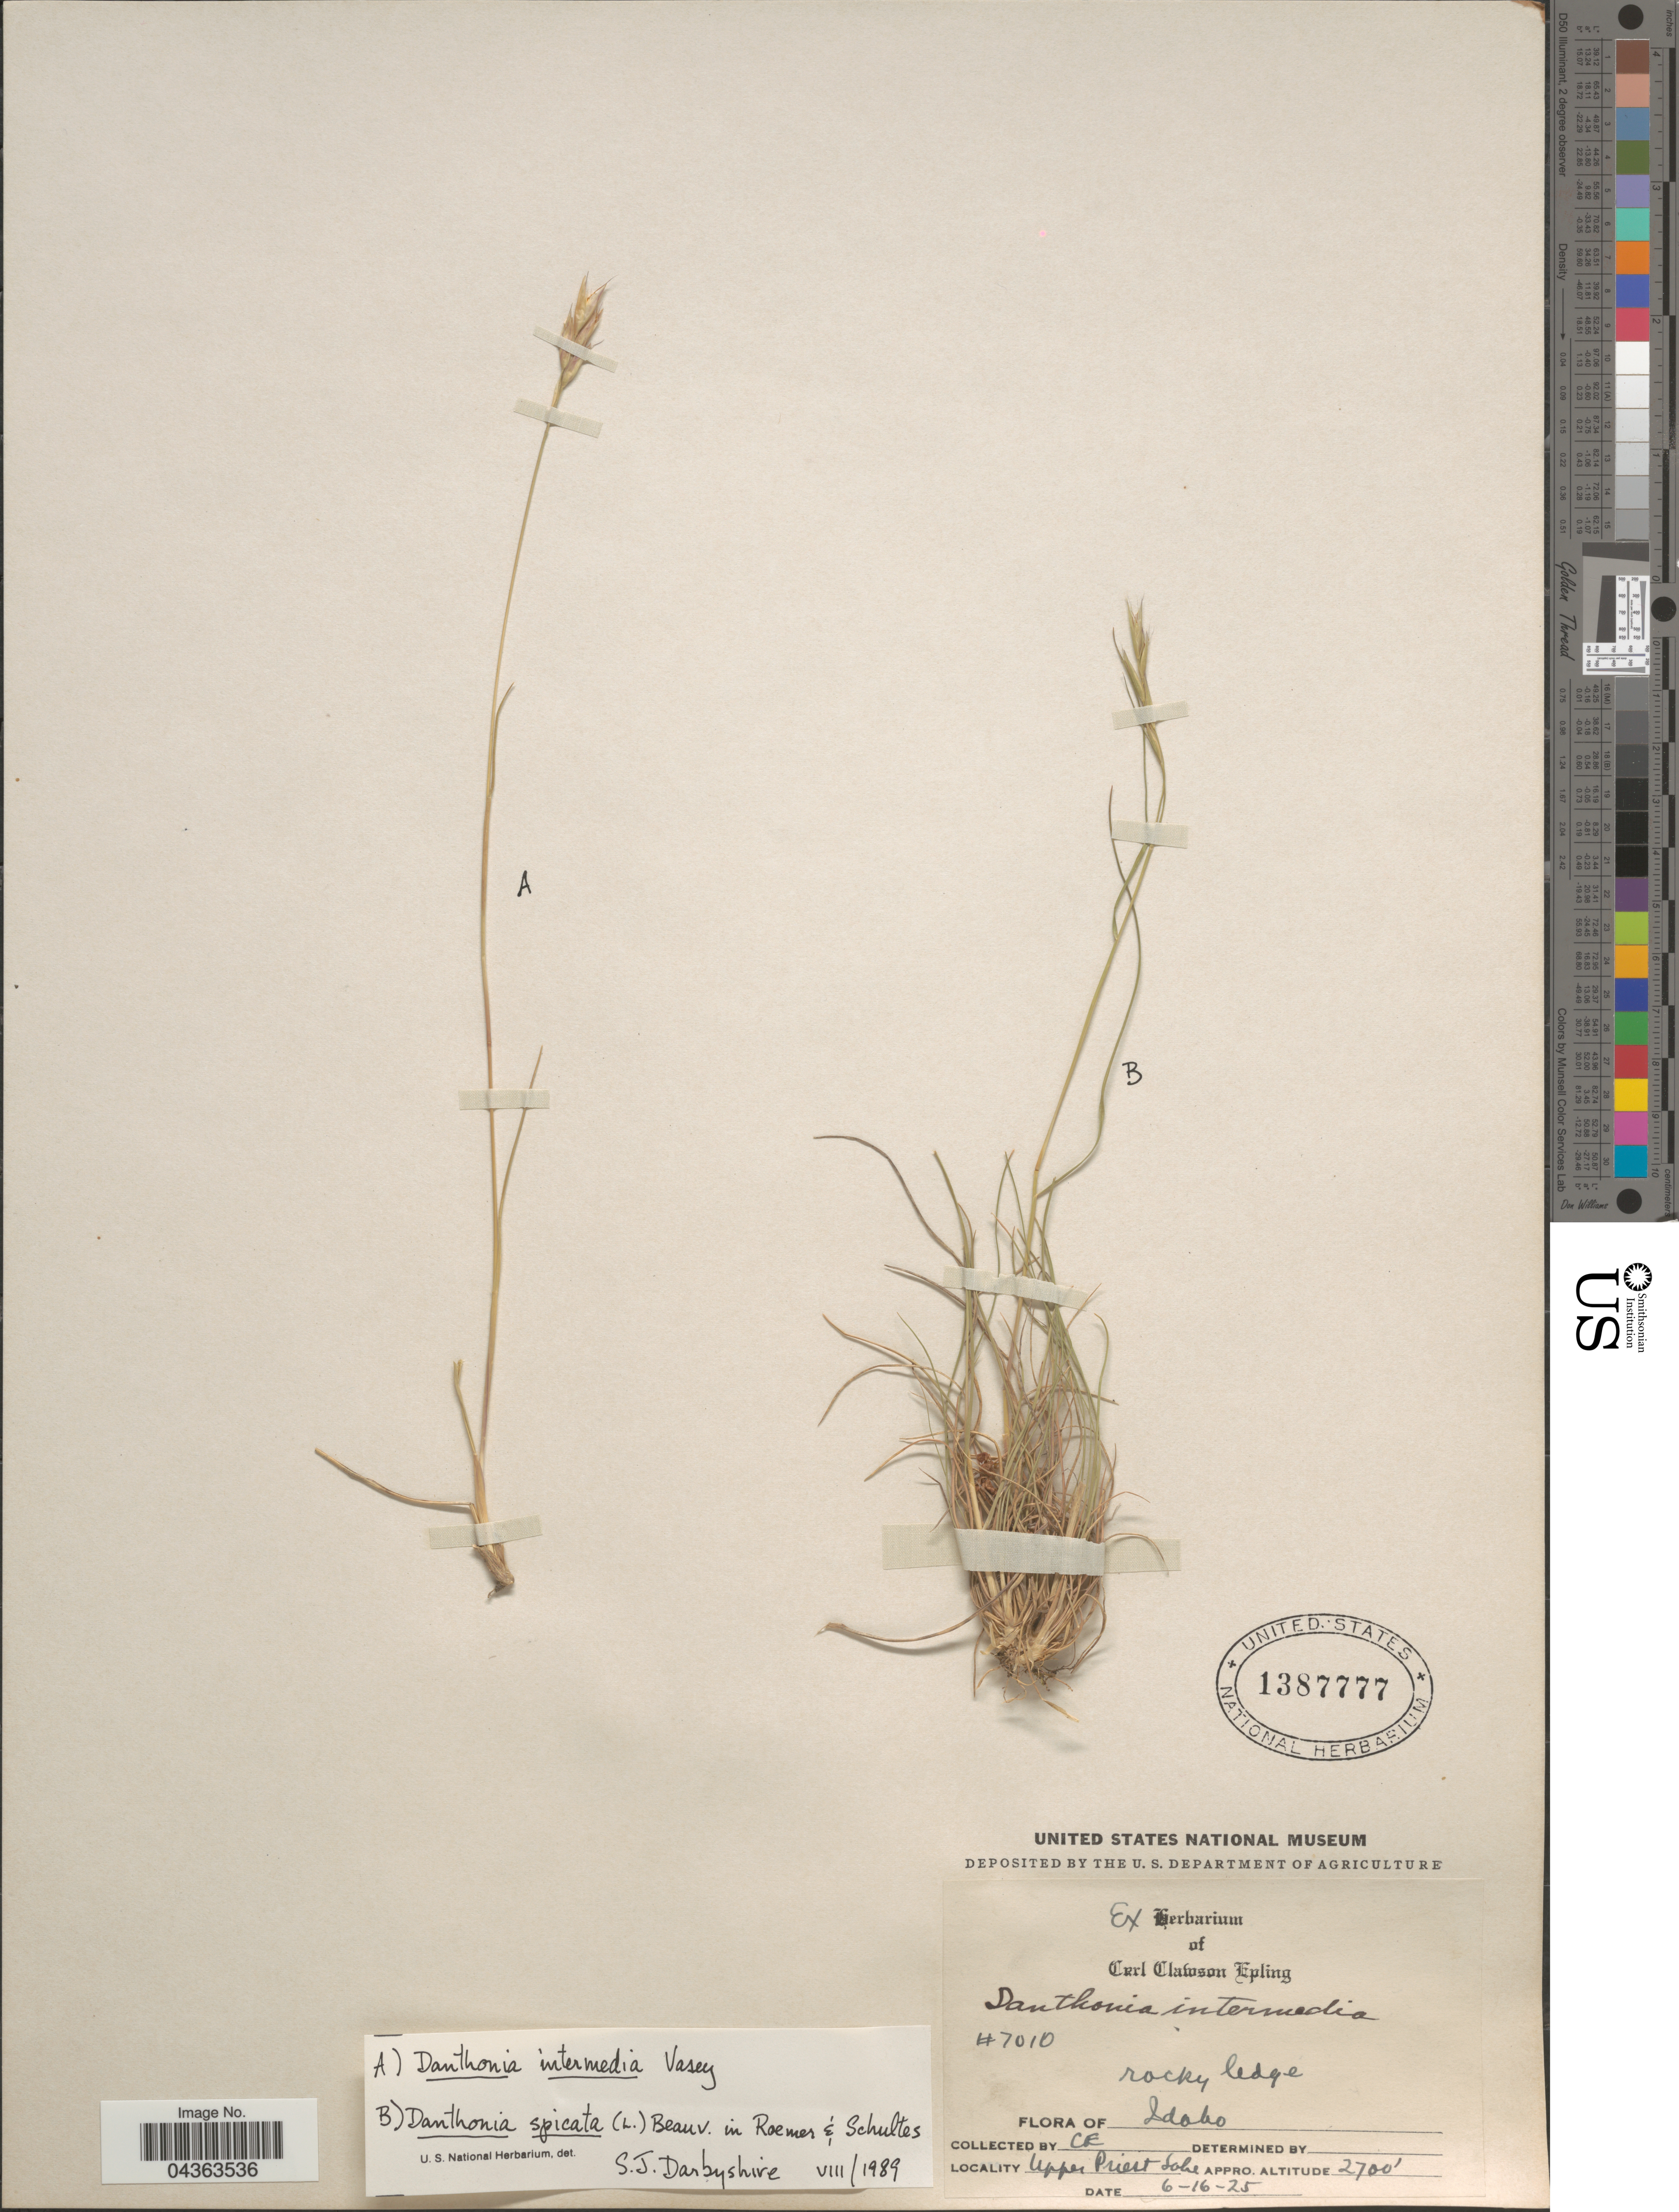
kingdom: Plantae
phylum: Tracheophyta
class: Liliopsida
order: Poales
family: Poaceae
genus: Danthonia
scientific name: Danthonia intermedia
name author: Vasey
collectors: C. C. Epling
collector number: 7010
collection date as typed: Transcribed d/m/y: 16/6/25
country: United States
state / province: Idaho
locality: Rocky ledge. Upper Priest Lake.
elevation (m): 823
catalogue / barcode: US 1387777